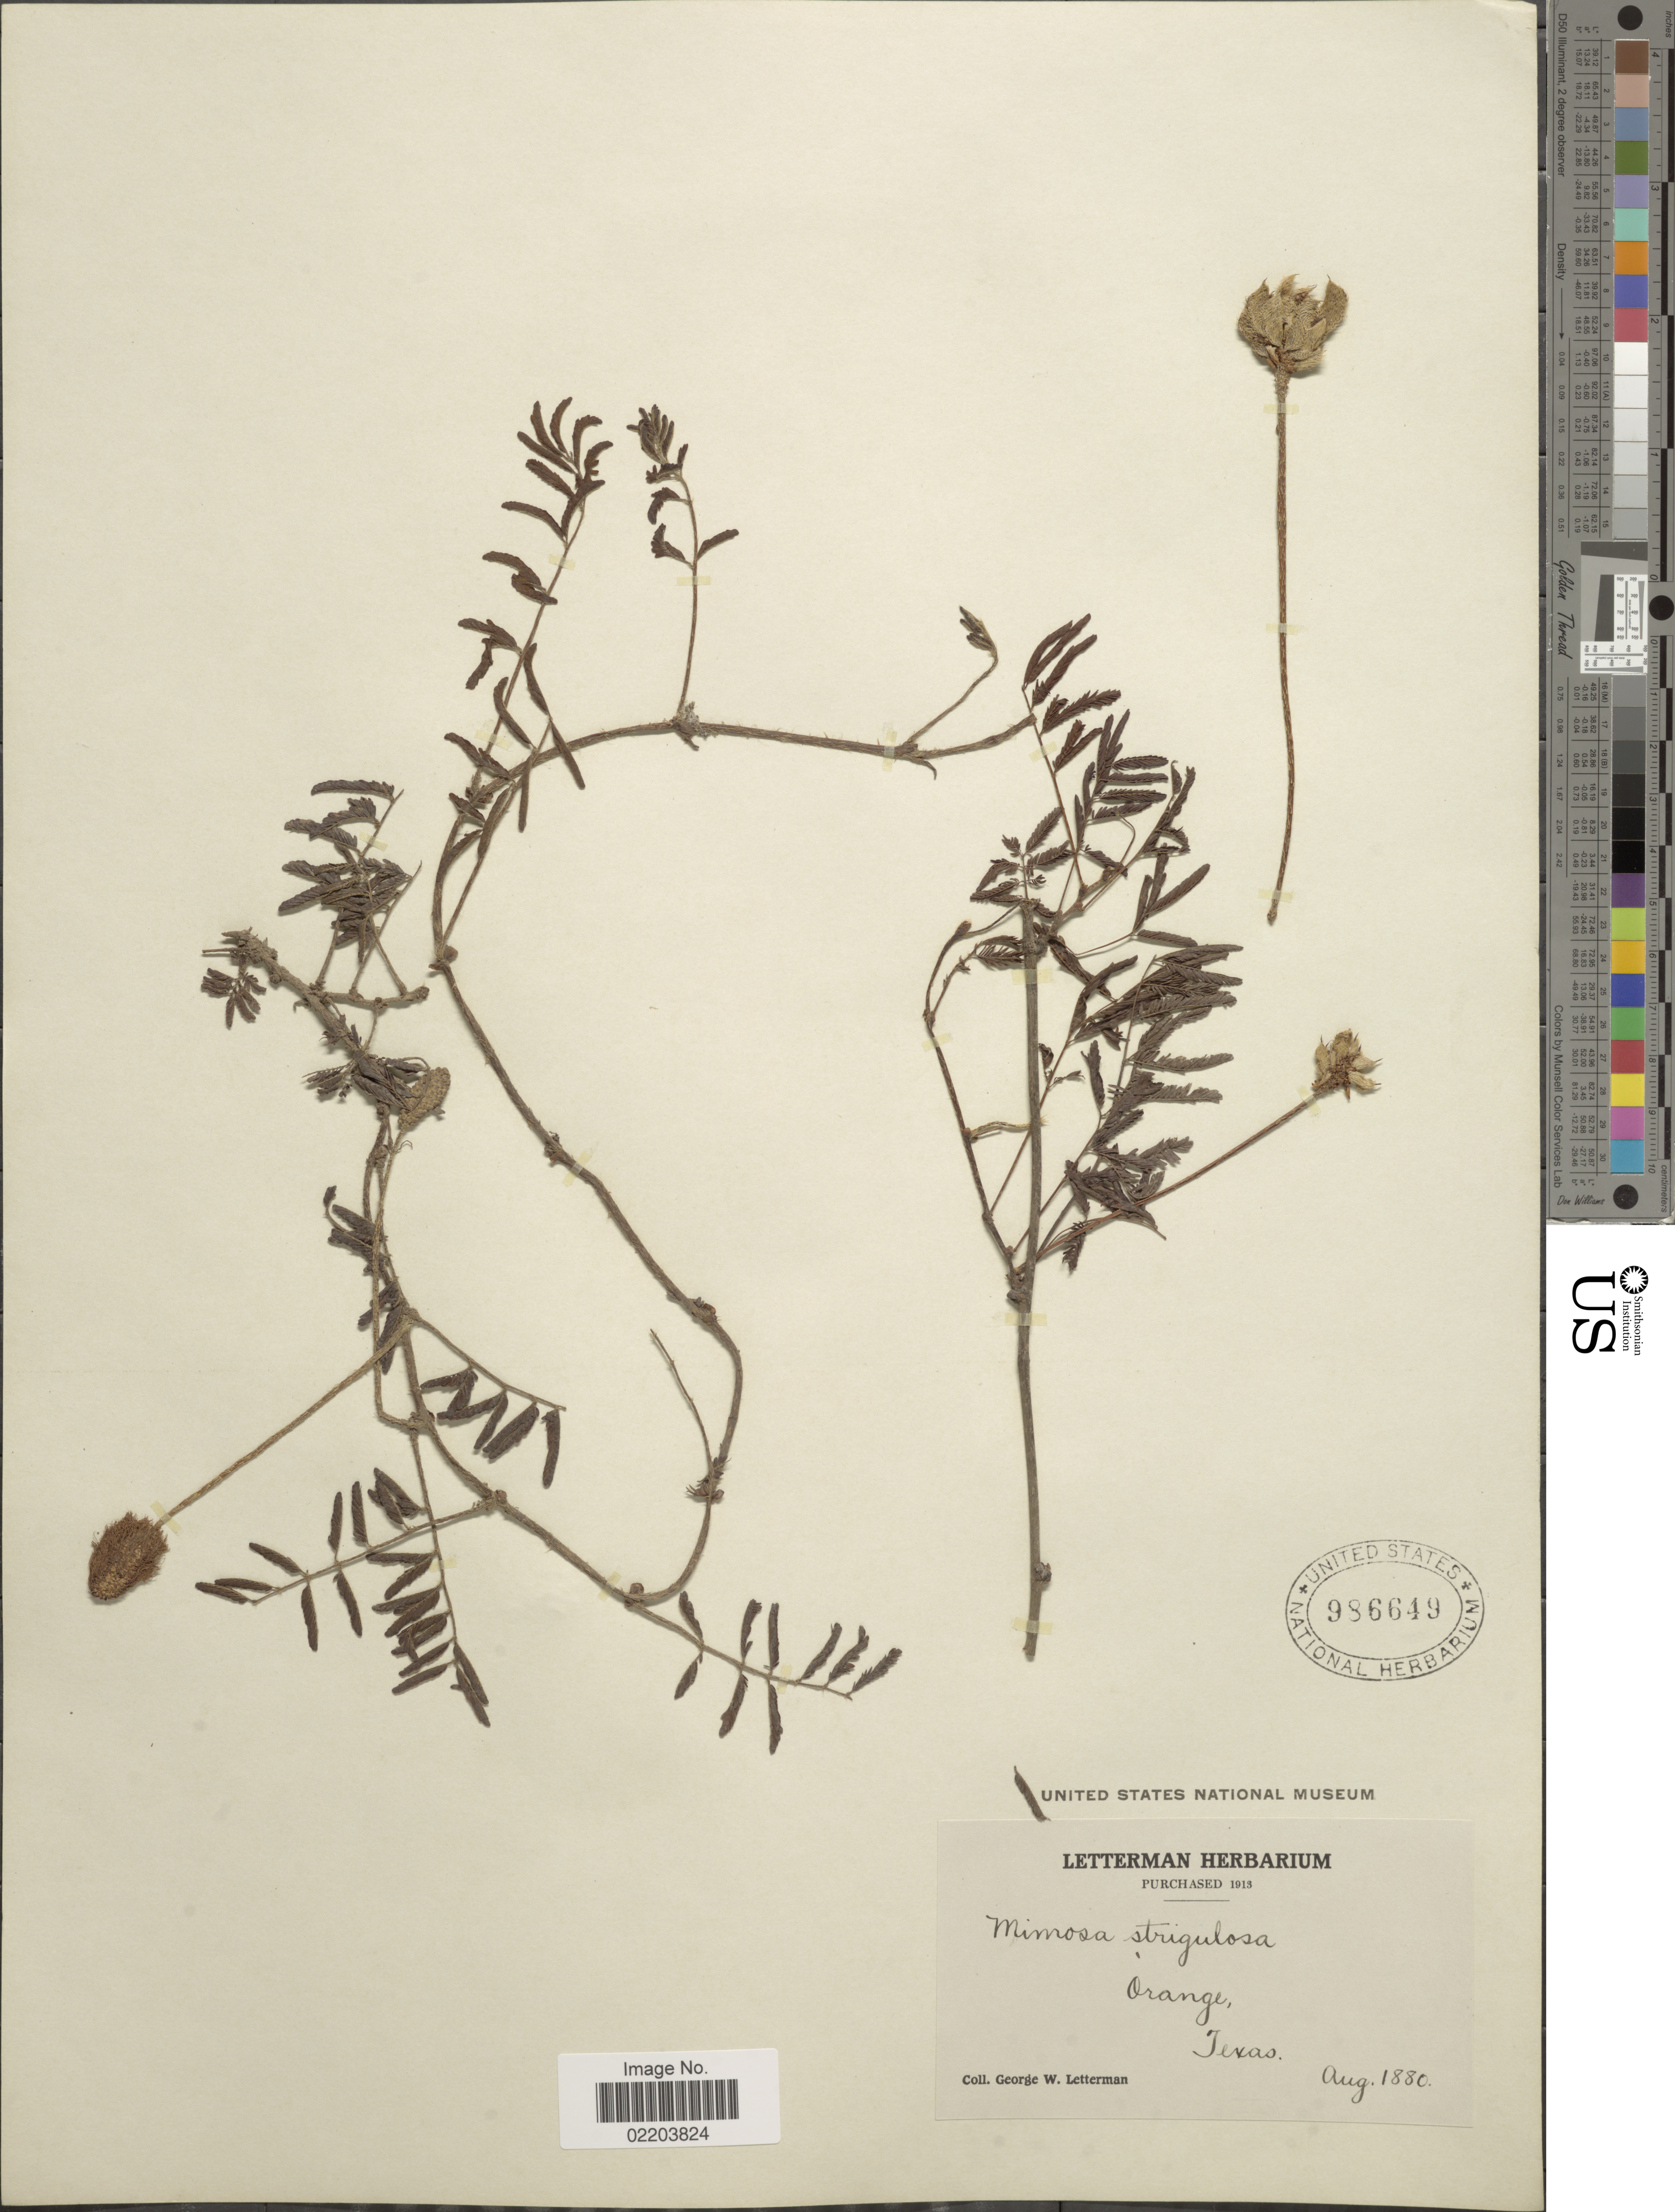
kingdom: Plantae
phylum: Tracheophyta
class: Magnoliopsida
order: Fabales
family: Fabaceae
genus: Mimosa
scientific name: Mimosa strigillosa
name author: Torr. & A. Gray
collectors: G. W. Letterman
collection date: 1880-08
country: United States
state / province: Texas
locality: Orange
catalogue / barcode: US 986649